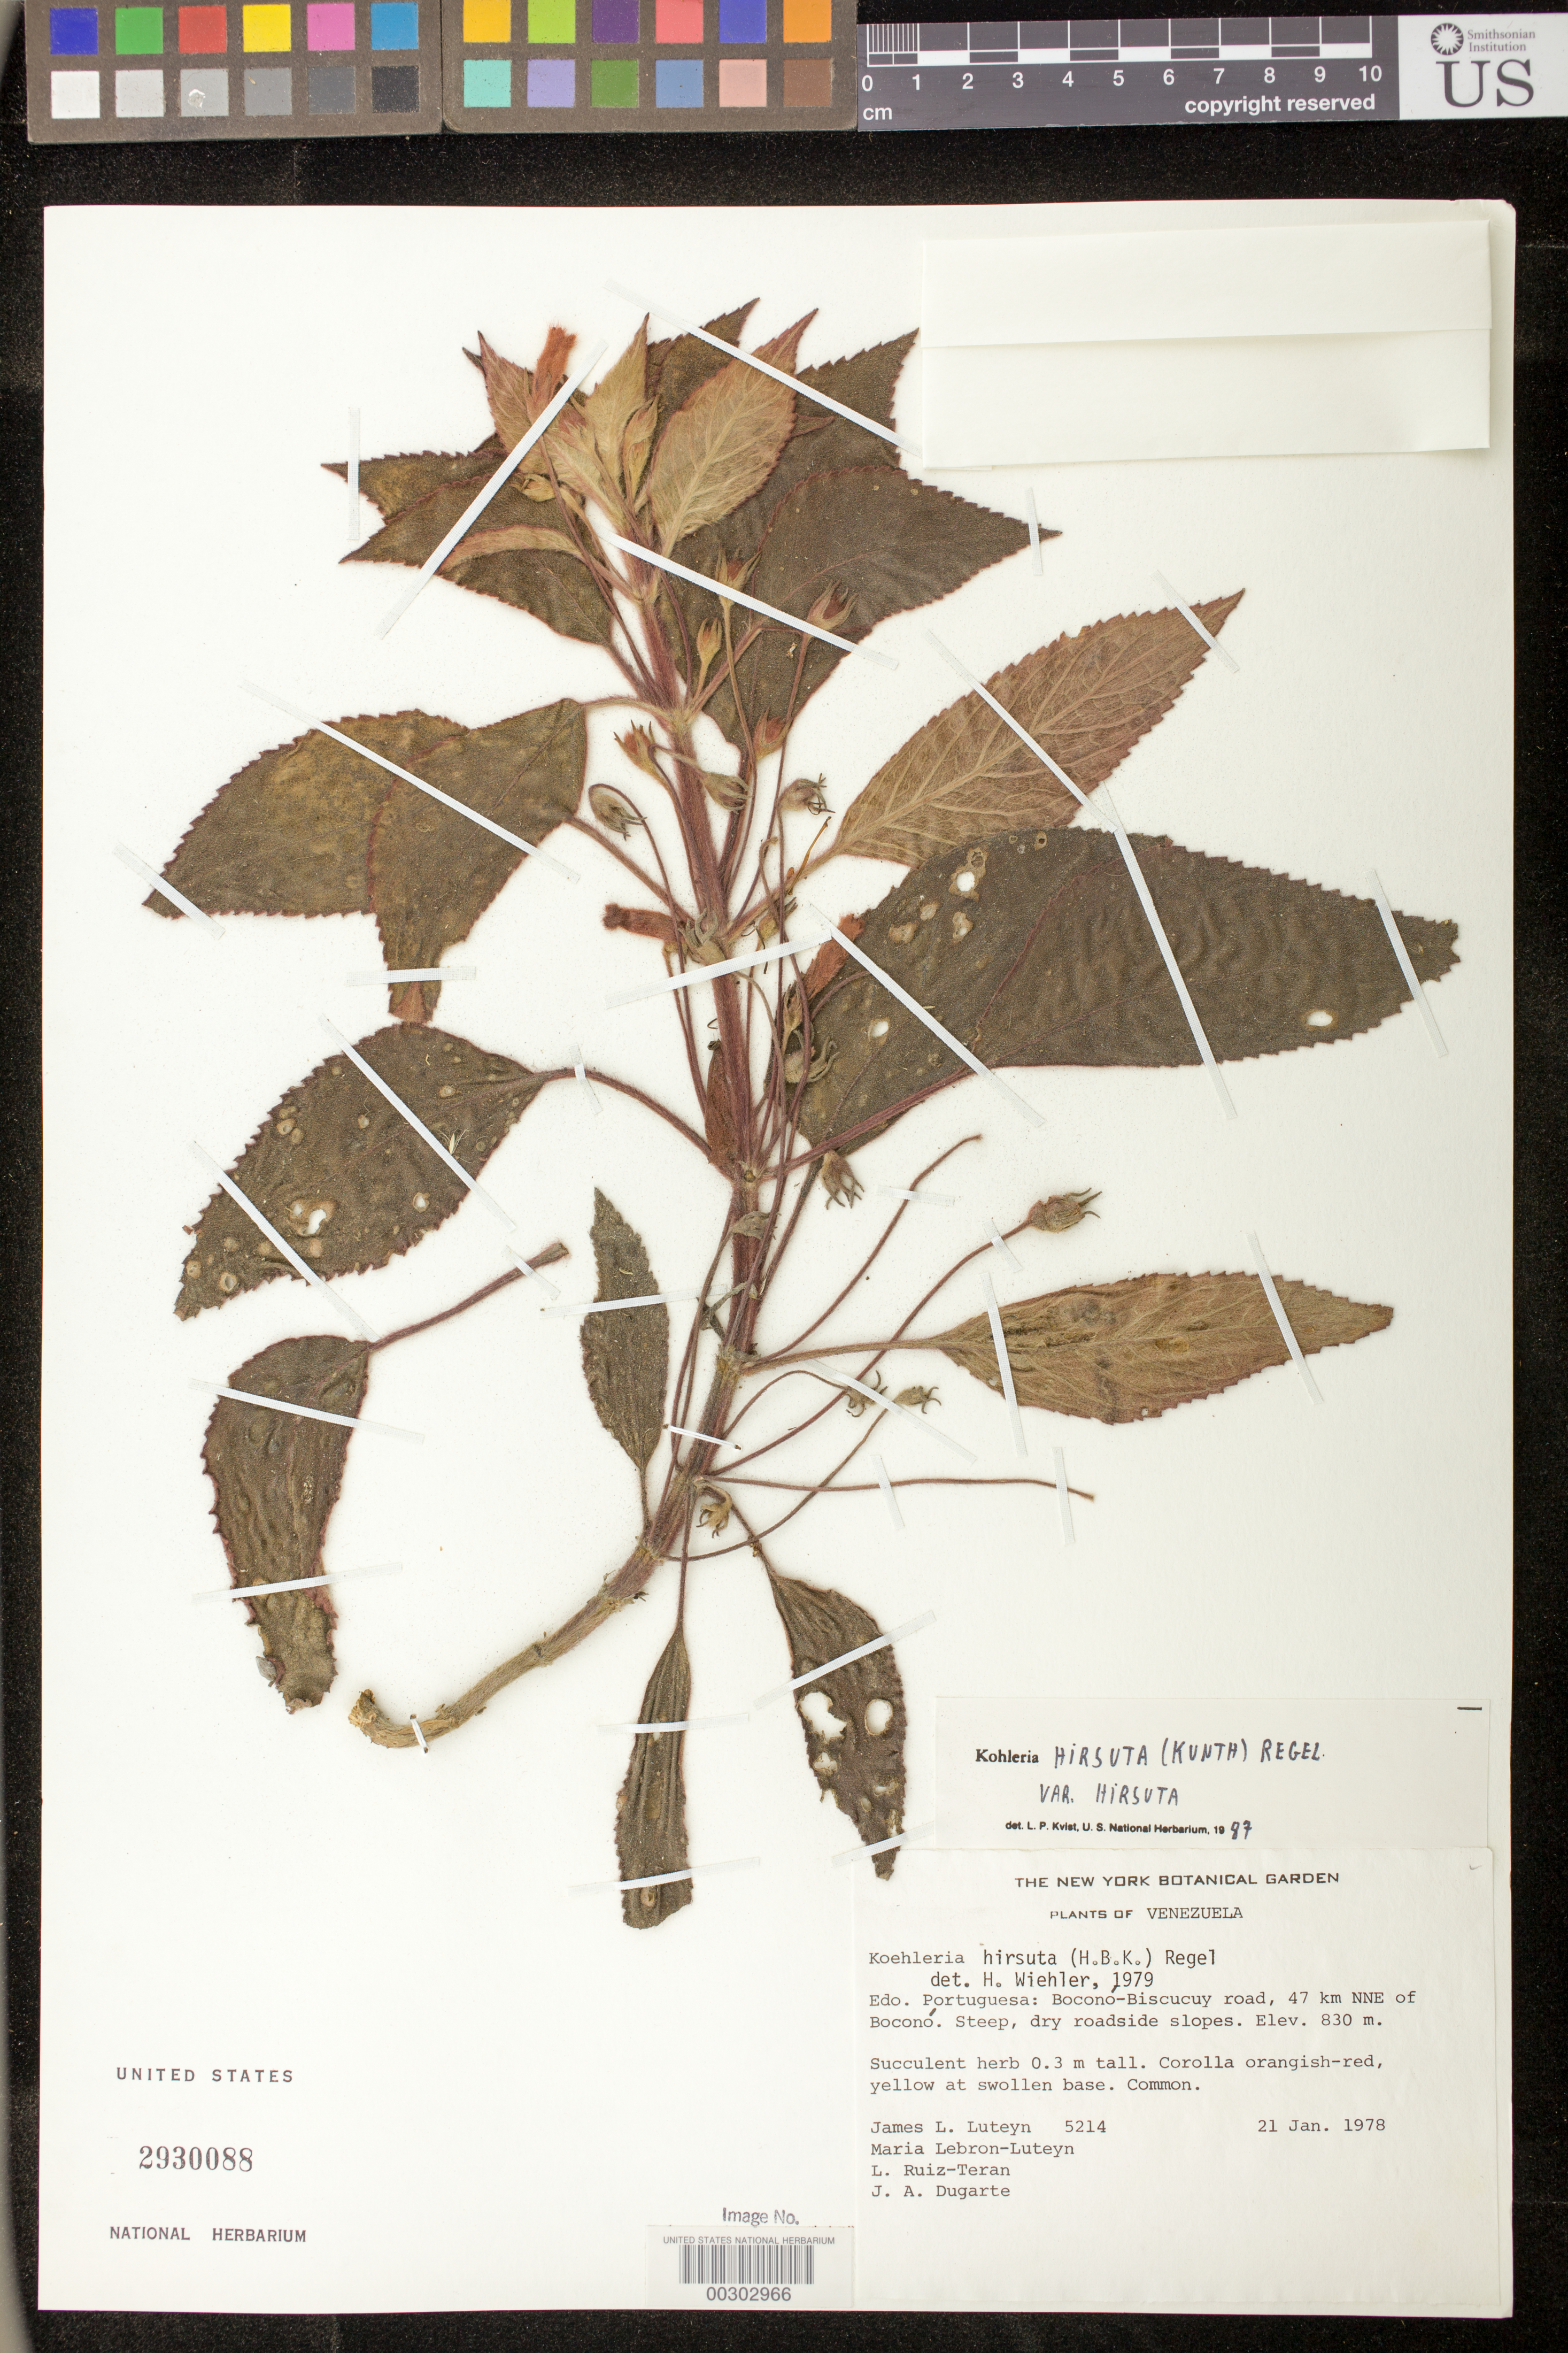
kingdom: Plantae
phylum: Tracheophyta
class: Magnoliopsida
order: Lamiales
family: Gesneriaceae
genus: Kohleria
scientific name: Kohleria hirsuta var. hirsuta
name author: (Kunth) Regel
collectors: J. L. Luteyn, M. L. Lebrón-Luteyn, L. Ruiz-Perez & J. Dugarte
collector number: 5214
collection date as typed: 21 Jan 1978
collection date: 1978-01-21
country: Venezuela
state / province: Portuguesa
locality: Bocono - Biscucuy road, 47 km NNE of Bocono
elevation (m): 830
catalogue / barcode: US 2930088